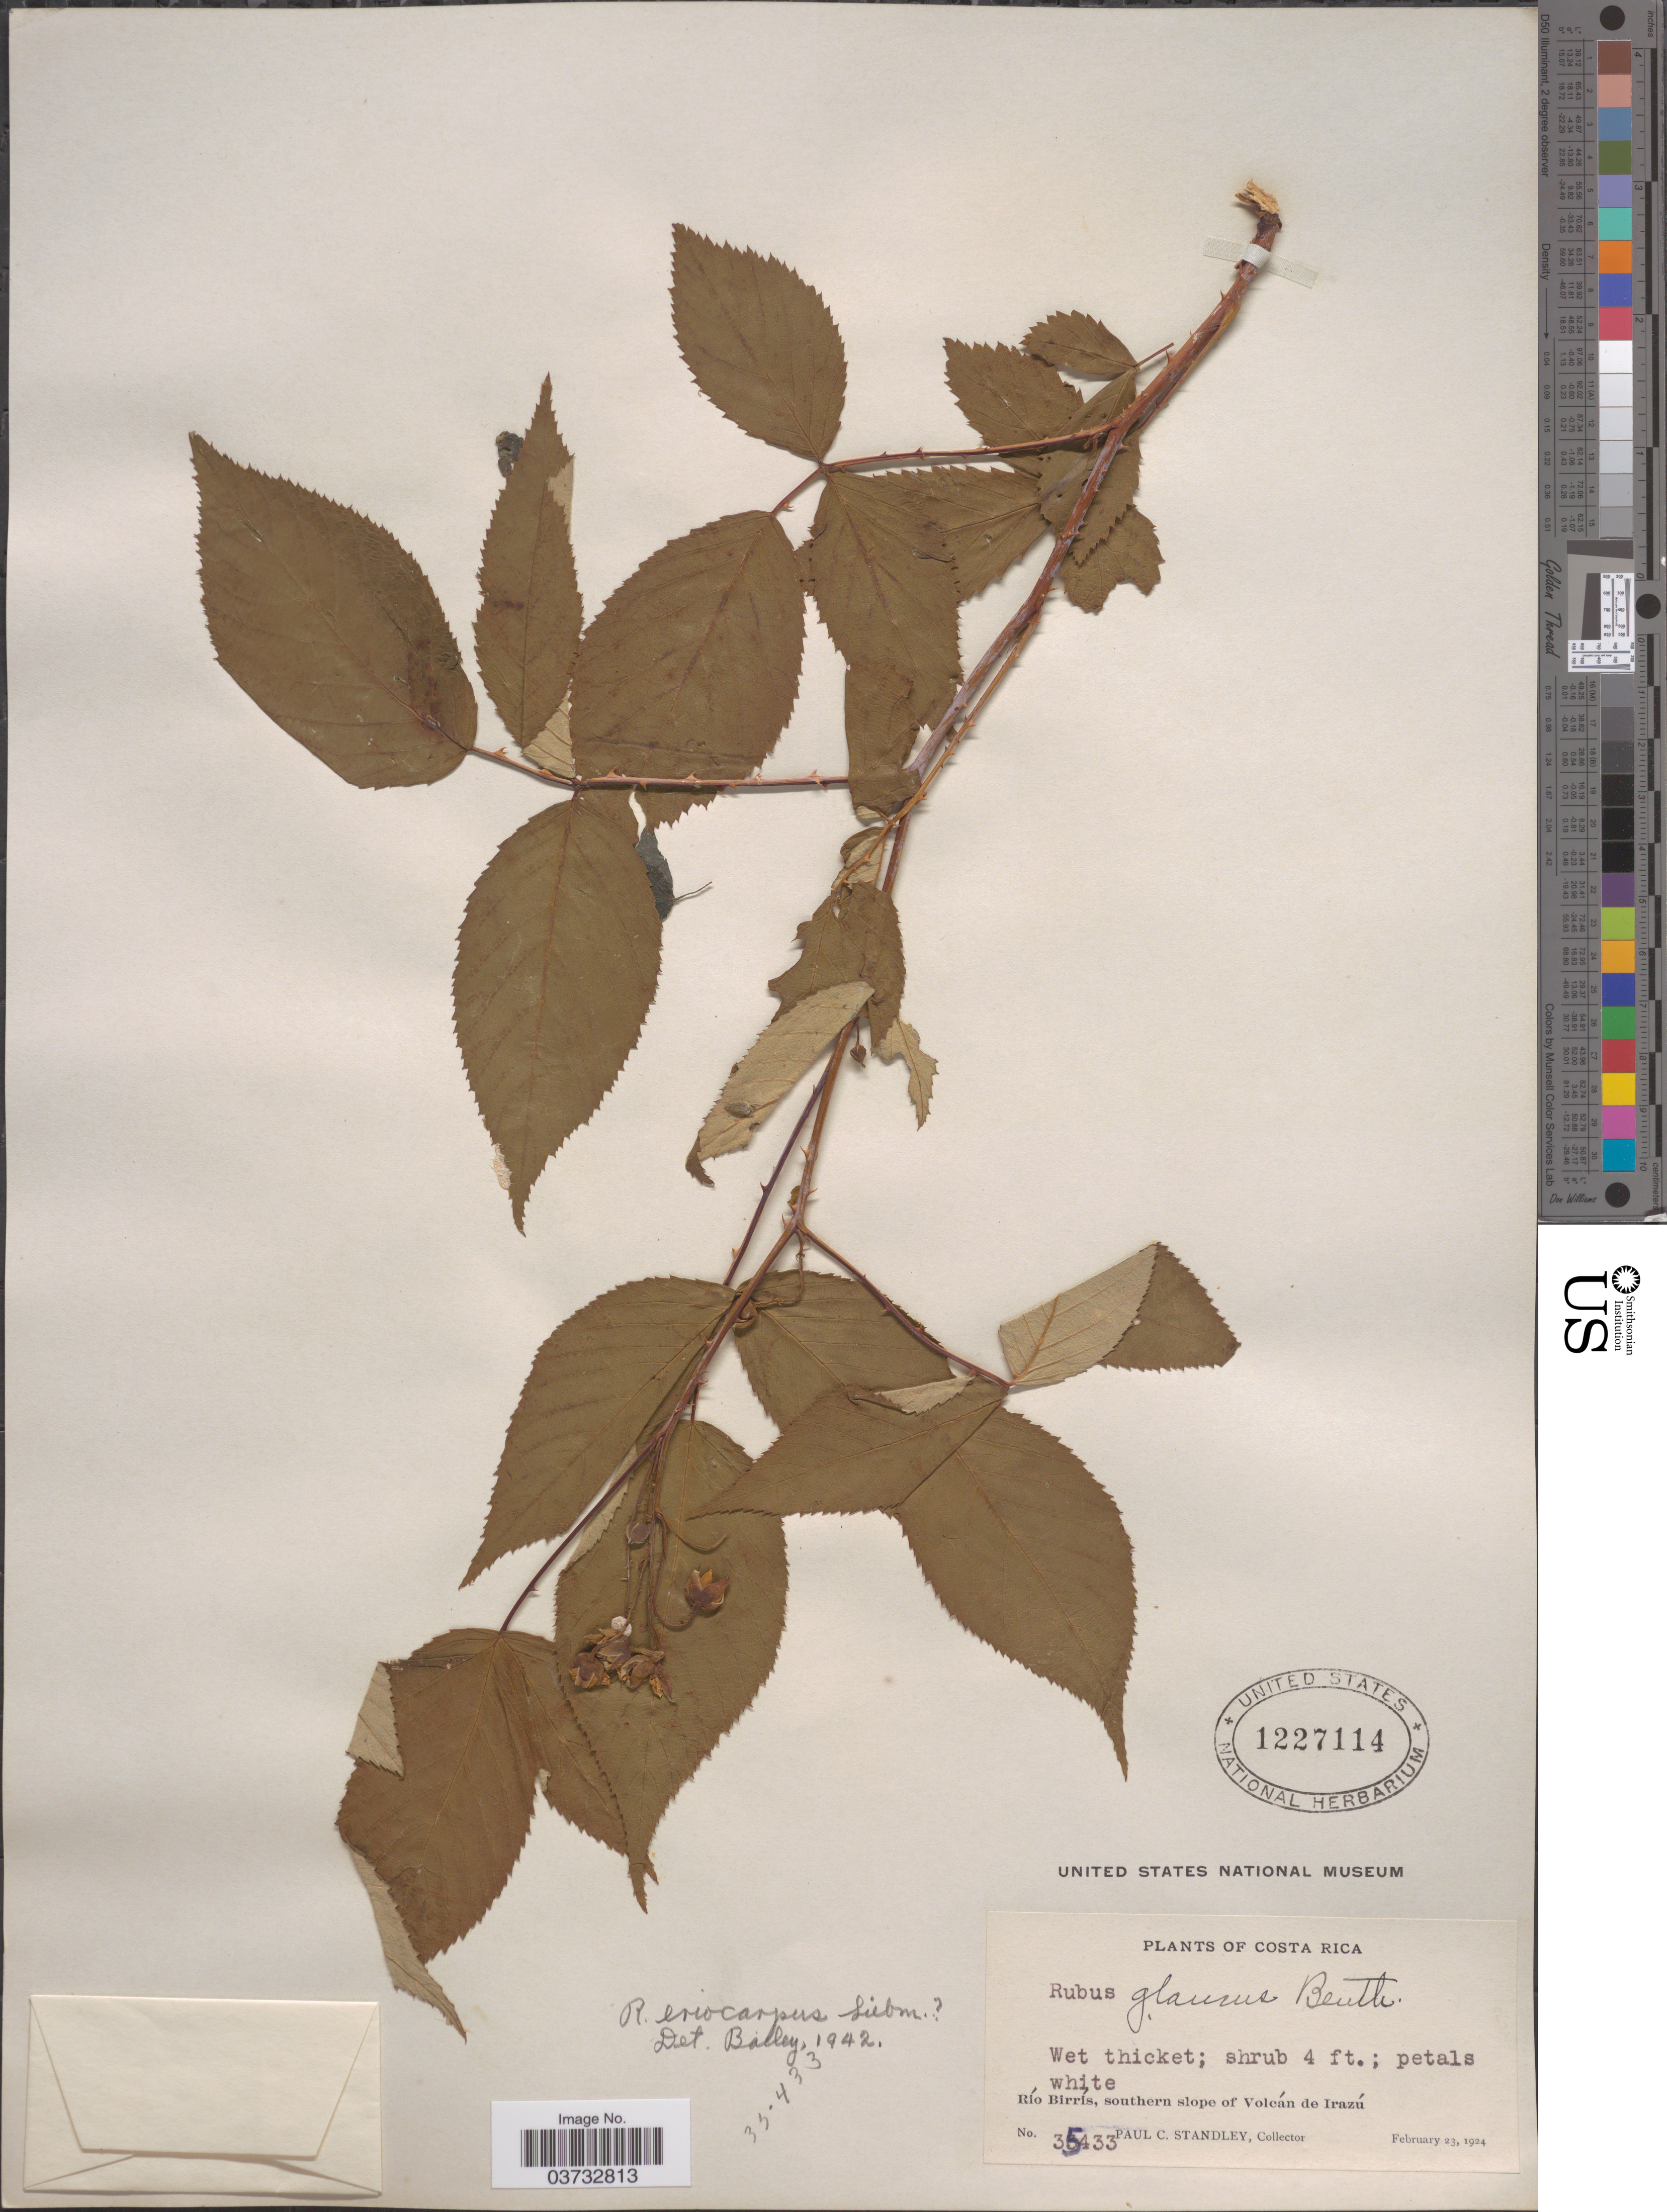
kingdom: Plantae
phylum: Tracheophyta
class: Magnoliopsida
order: Rosales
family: Rosaceae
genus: Rubus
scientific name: Rubus eriocarpus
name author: Liebm.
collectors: P. C. Standley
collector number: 35433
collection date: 1924-02-23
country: Costa Rica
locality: Río Birrís, southern slope of Volcán de Irazú.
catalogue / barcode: US 1227114